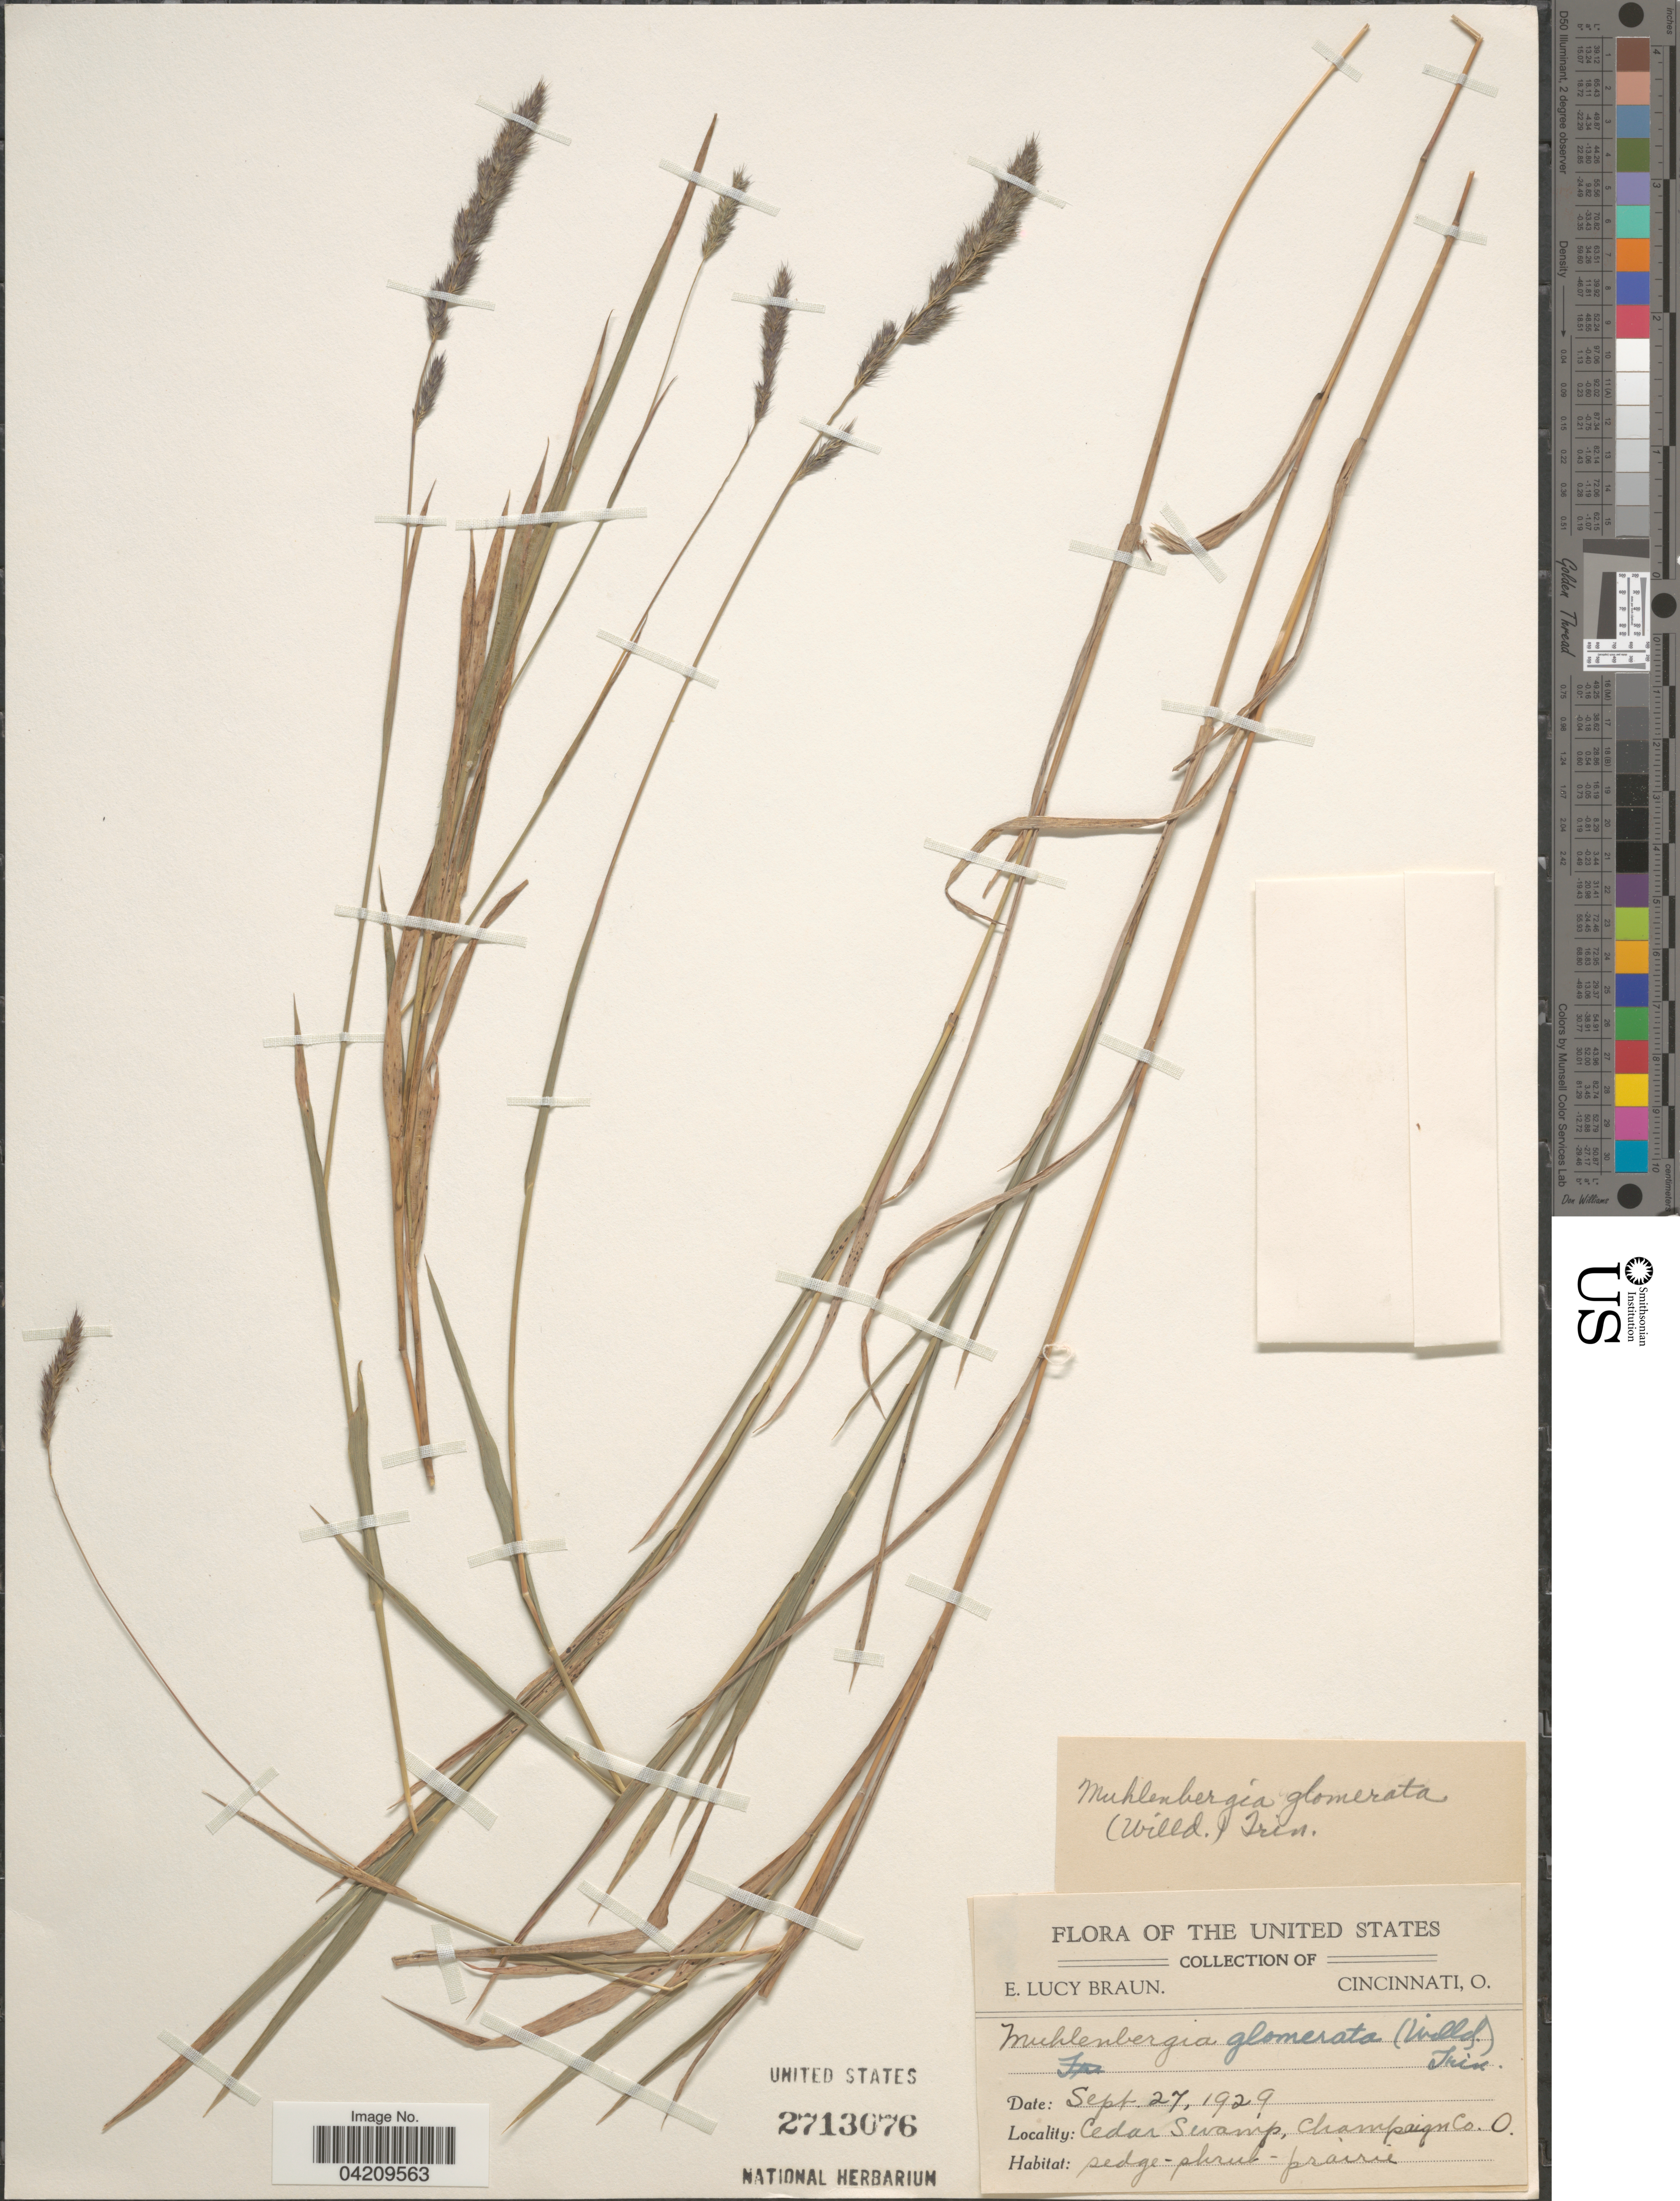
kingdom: Plantae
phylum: Tracheophyta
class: Liliopsida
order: Poales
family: Poaceae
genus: Muhlenbergia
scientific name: Muhlenbergia glomerata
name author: (Willd.) Trin.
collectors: E. L. Braun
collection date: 1929-09-27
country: United States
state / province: Ohio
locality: Cedar Swamp. Champaign Co.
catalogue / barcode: US 2713076